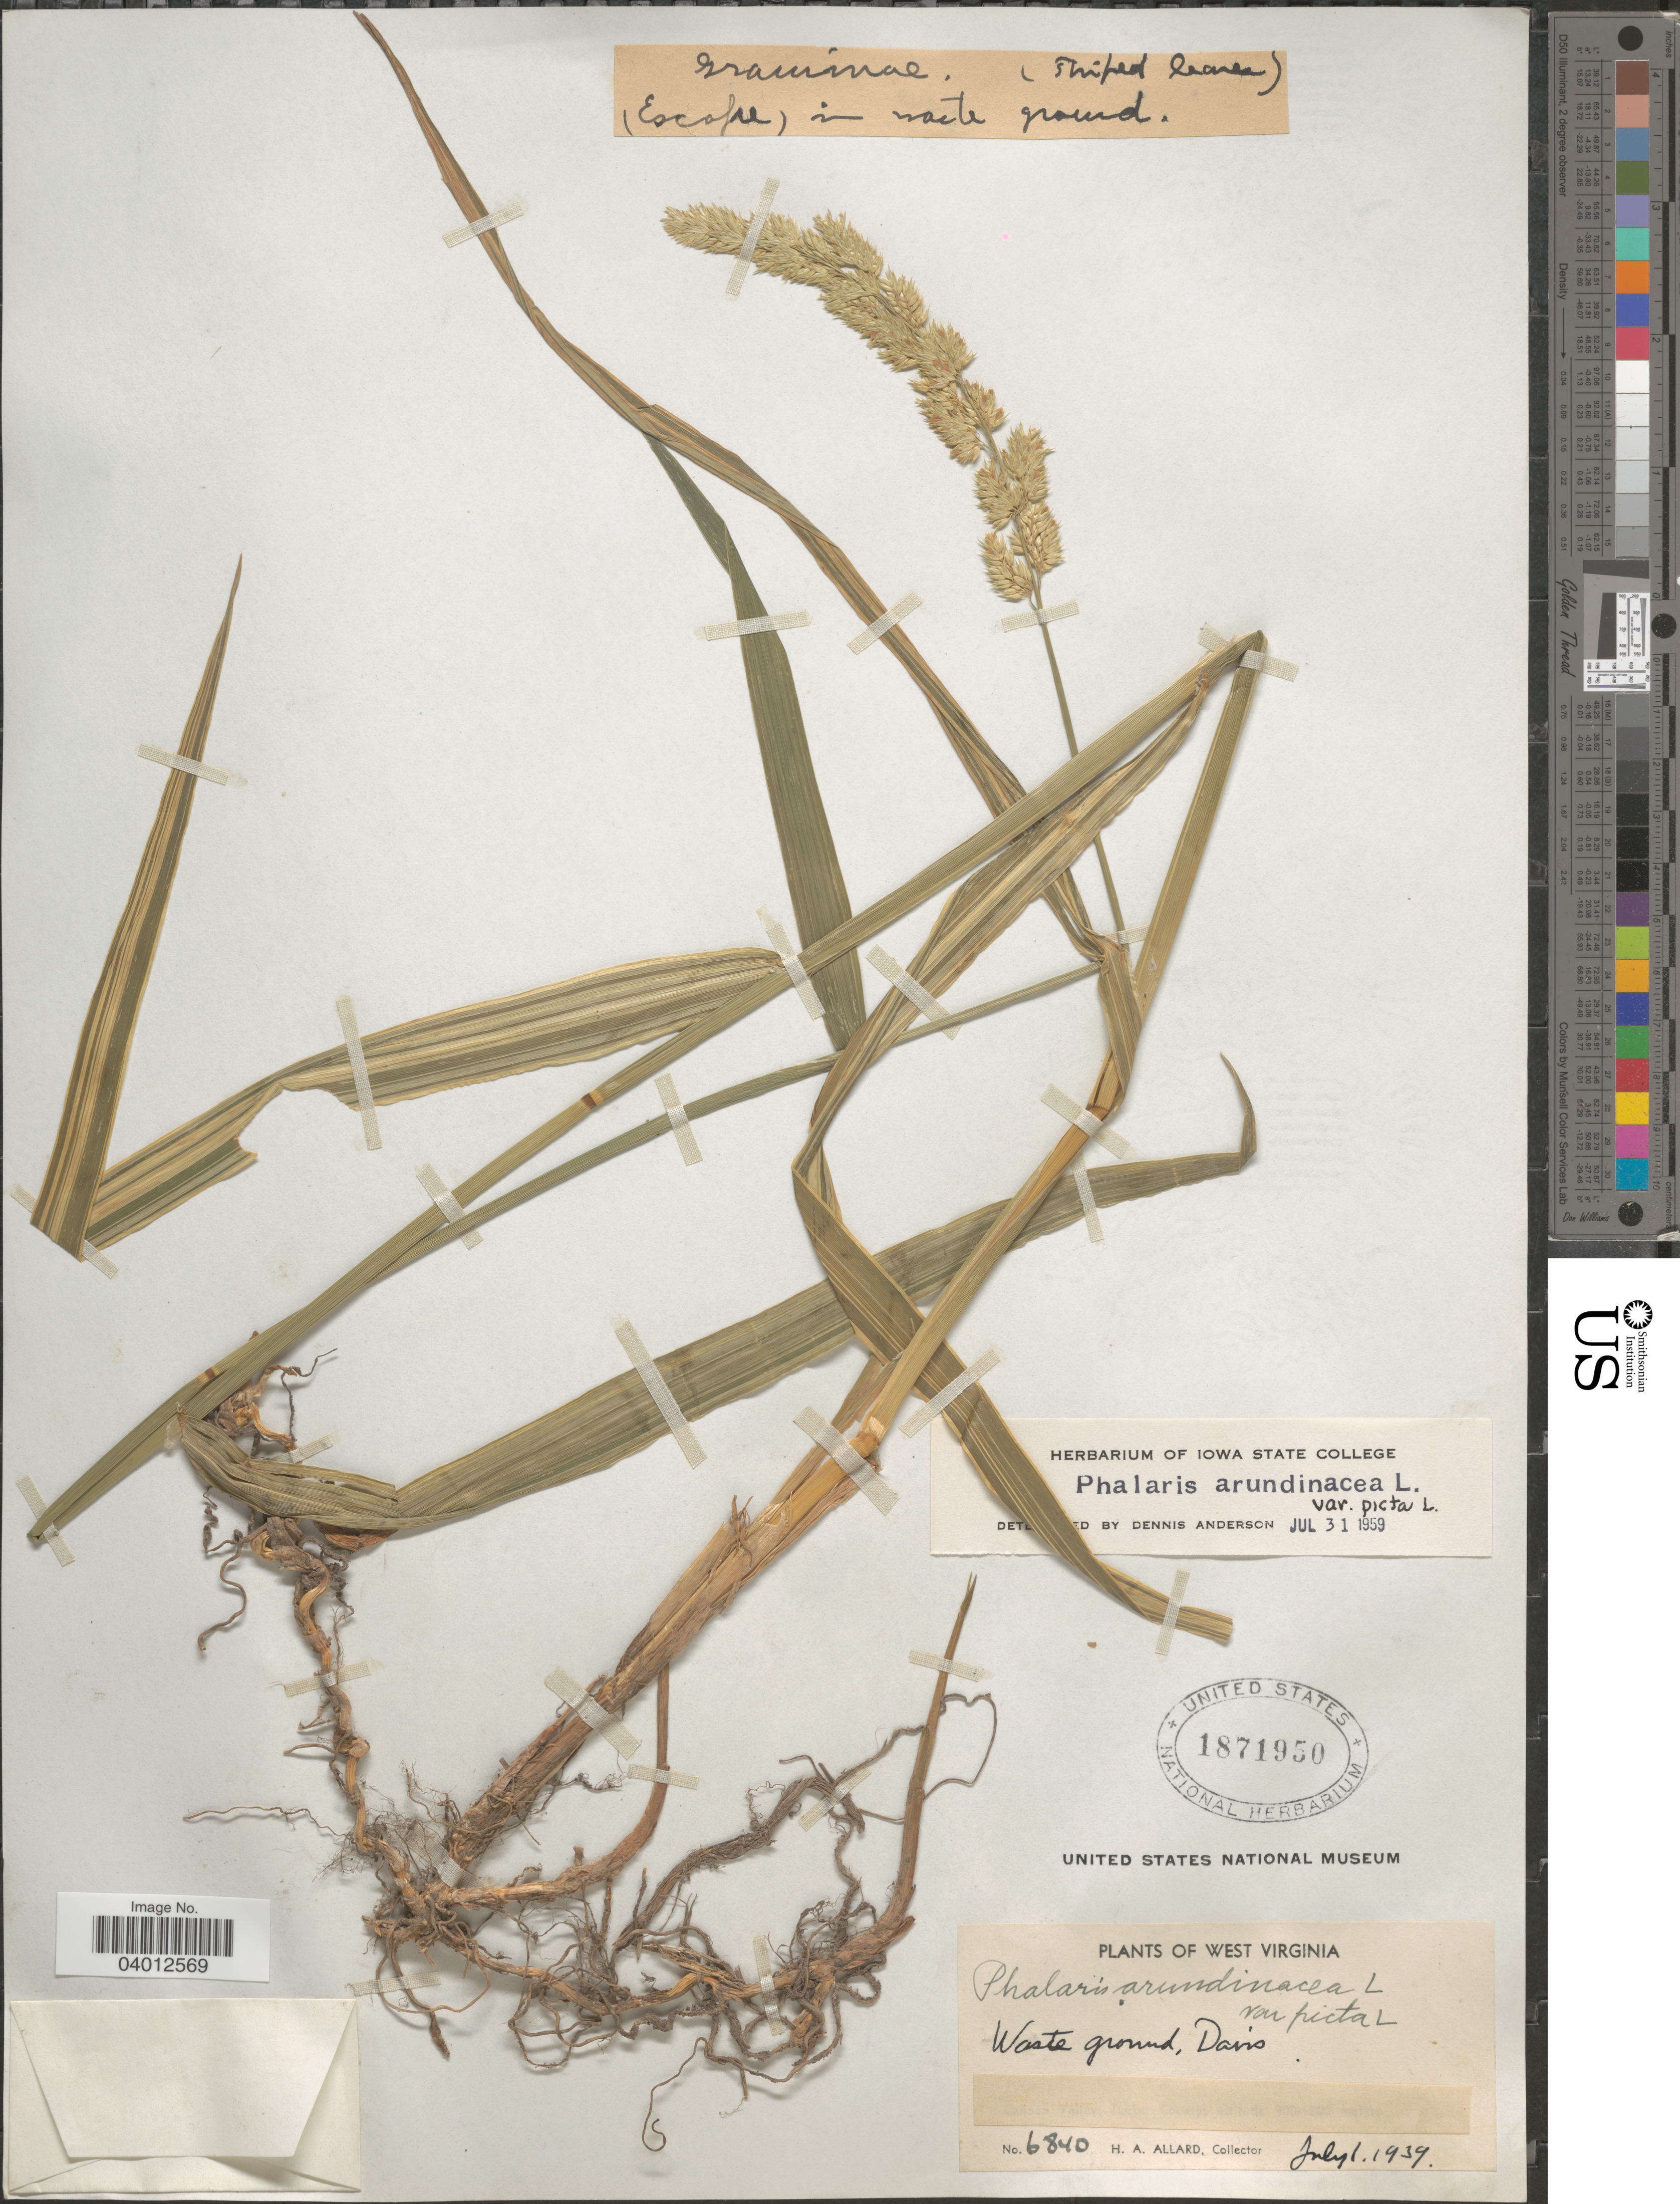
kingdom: Plantae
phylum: Tracheophyta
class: Liliopsida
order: Poales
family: Poaceae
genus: Phalaris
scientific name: Phalaris arundinacea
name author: L.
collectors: H. A. Allard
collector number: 6840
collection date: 1939-07-01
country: United States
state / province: West Virginia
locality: Waste ground, Davis.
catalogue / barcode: US 1871950